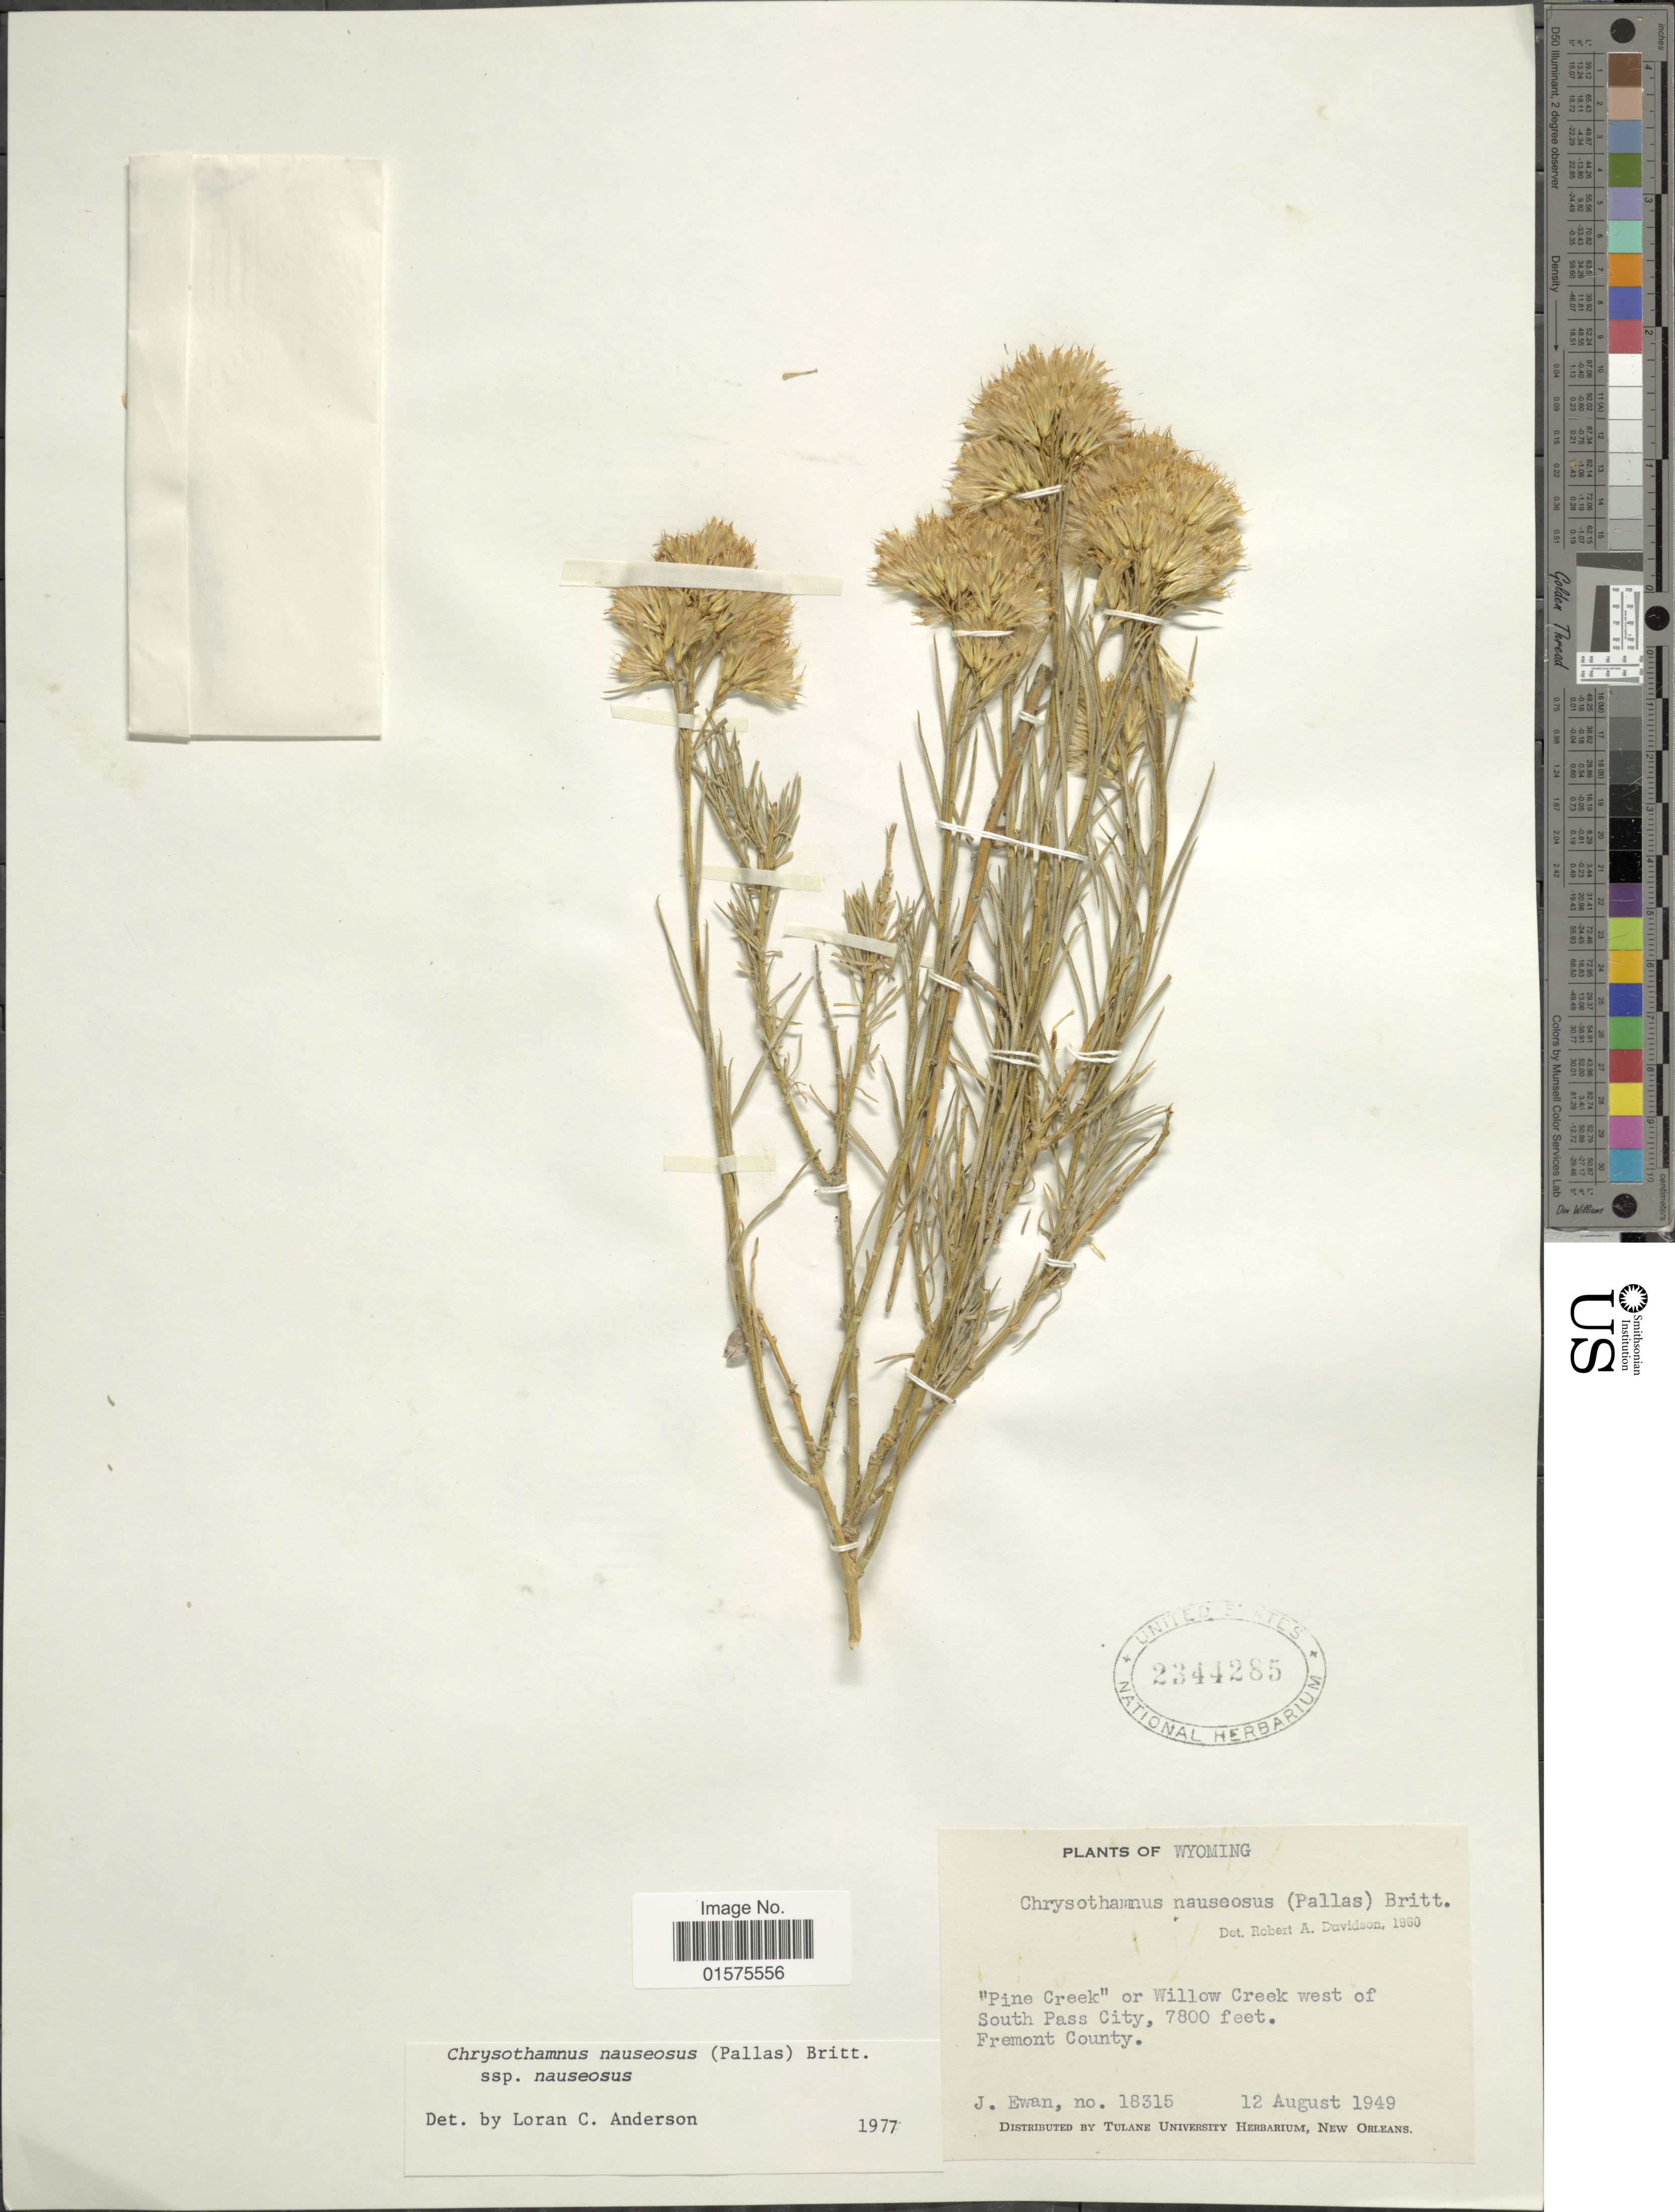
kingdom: Plantae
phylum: Tracheophyta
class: Magnoliopsida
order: Asterales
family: Asteraceae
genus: Ericameria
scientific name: Ericameria nauseosa var. nauseosa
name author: (Pall. ex Pursh) G.L. Nesom & G.I. Baird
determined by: Urbatsch, Lowell E., Curator (LSU), Louisiana State University (UNITED STATES)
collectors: J. A. Ewan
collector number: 18315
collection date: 1949-08-12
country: United States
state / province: Wyoming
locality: Pine Creek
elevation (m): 2377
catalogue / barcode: US 2344285